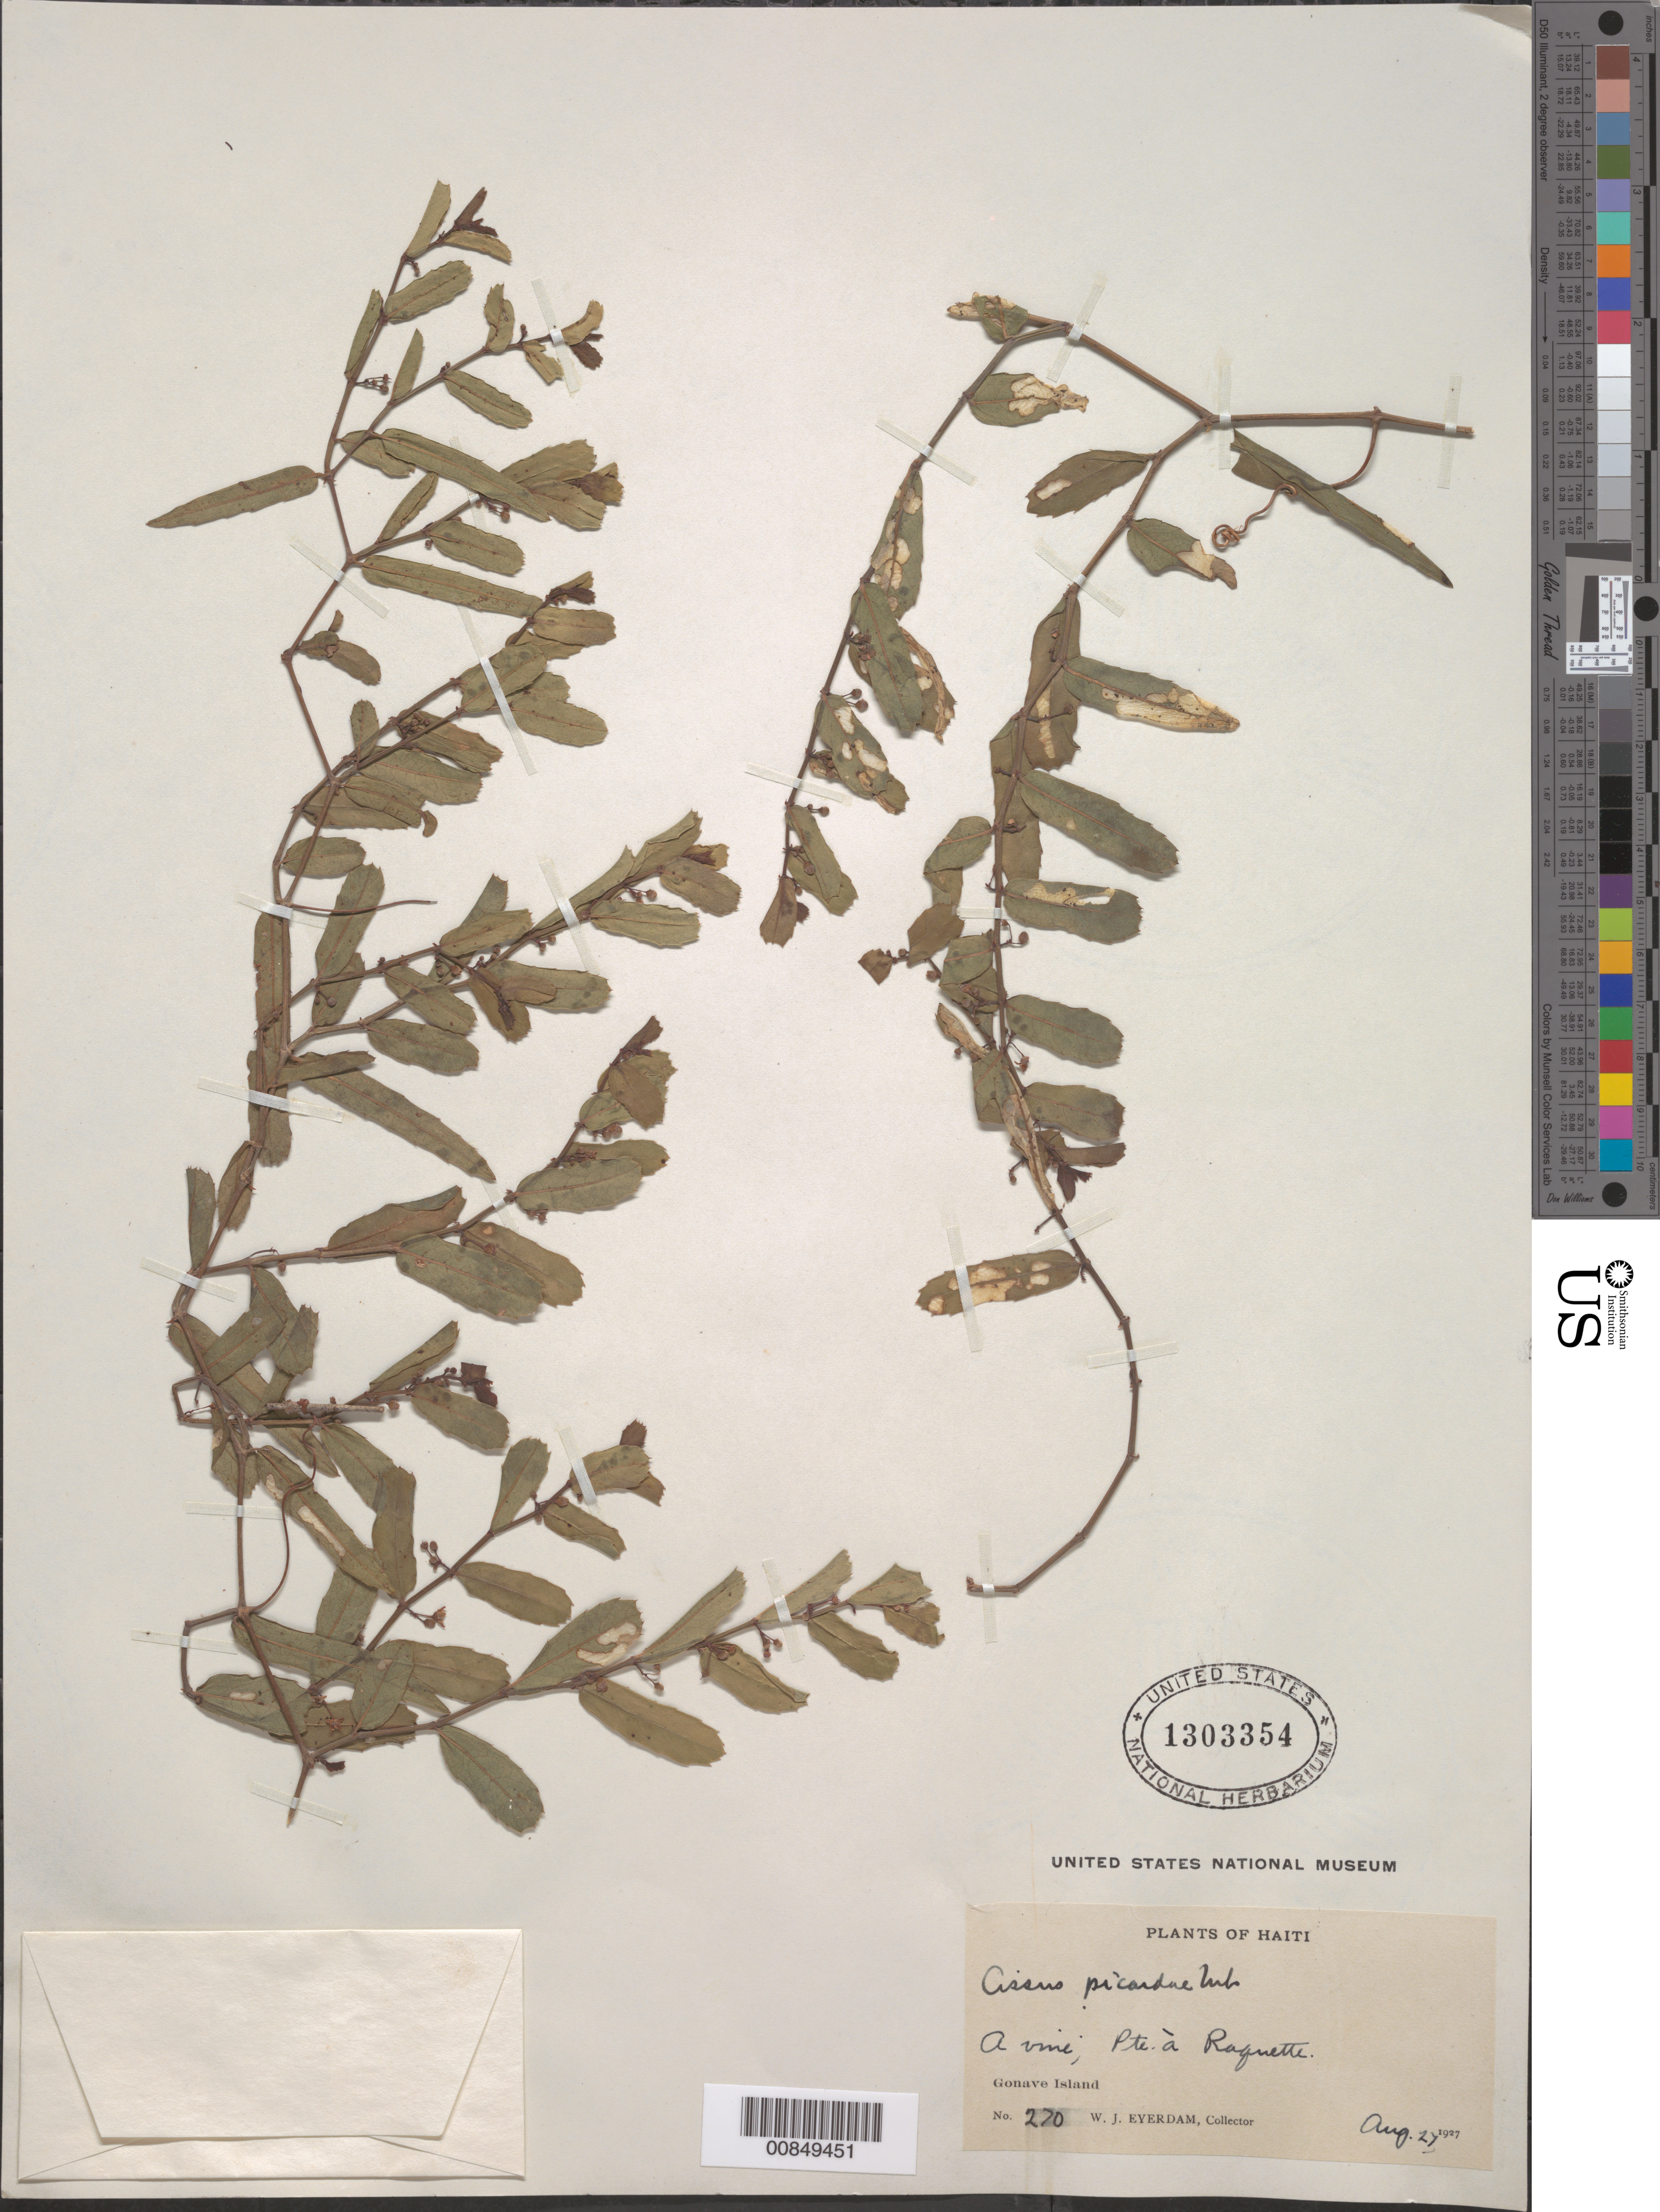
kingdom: Plantae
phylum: Tracheophyta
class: Magnoliopsida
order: Vitales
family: Vitaceae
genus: Cissus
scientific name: Cissus picardae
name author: Urb.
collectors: W. Everdam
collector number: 270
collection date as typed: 27 Aug 1927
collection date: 1927-08-27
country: Haiti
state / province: Ouest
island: Île de la Gonâve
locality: Pte-à-Raquette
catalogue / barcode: US 1303354